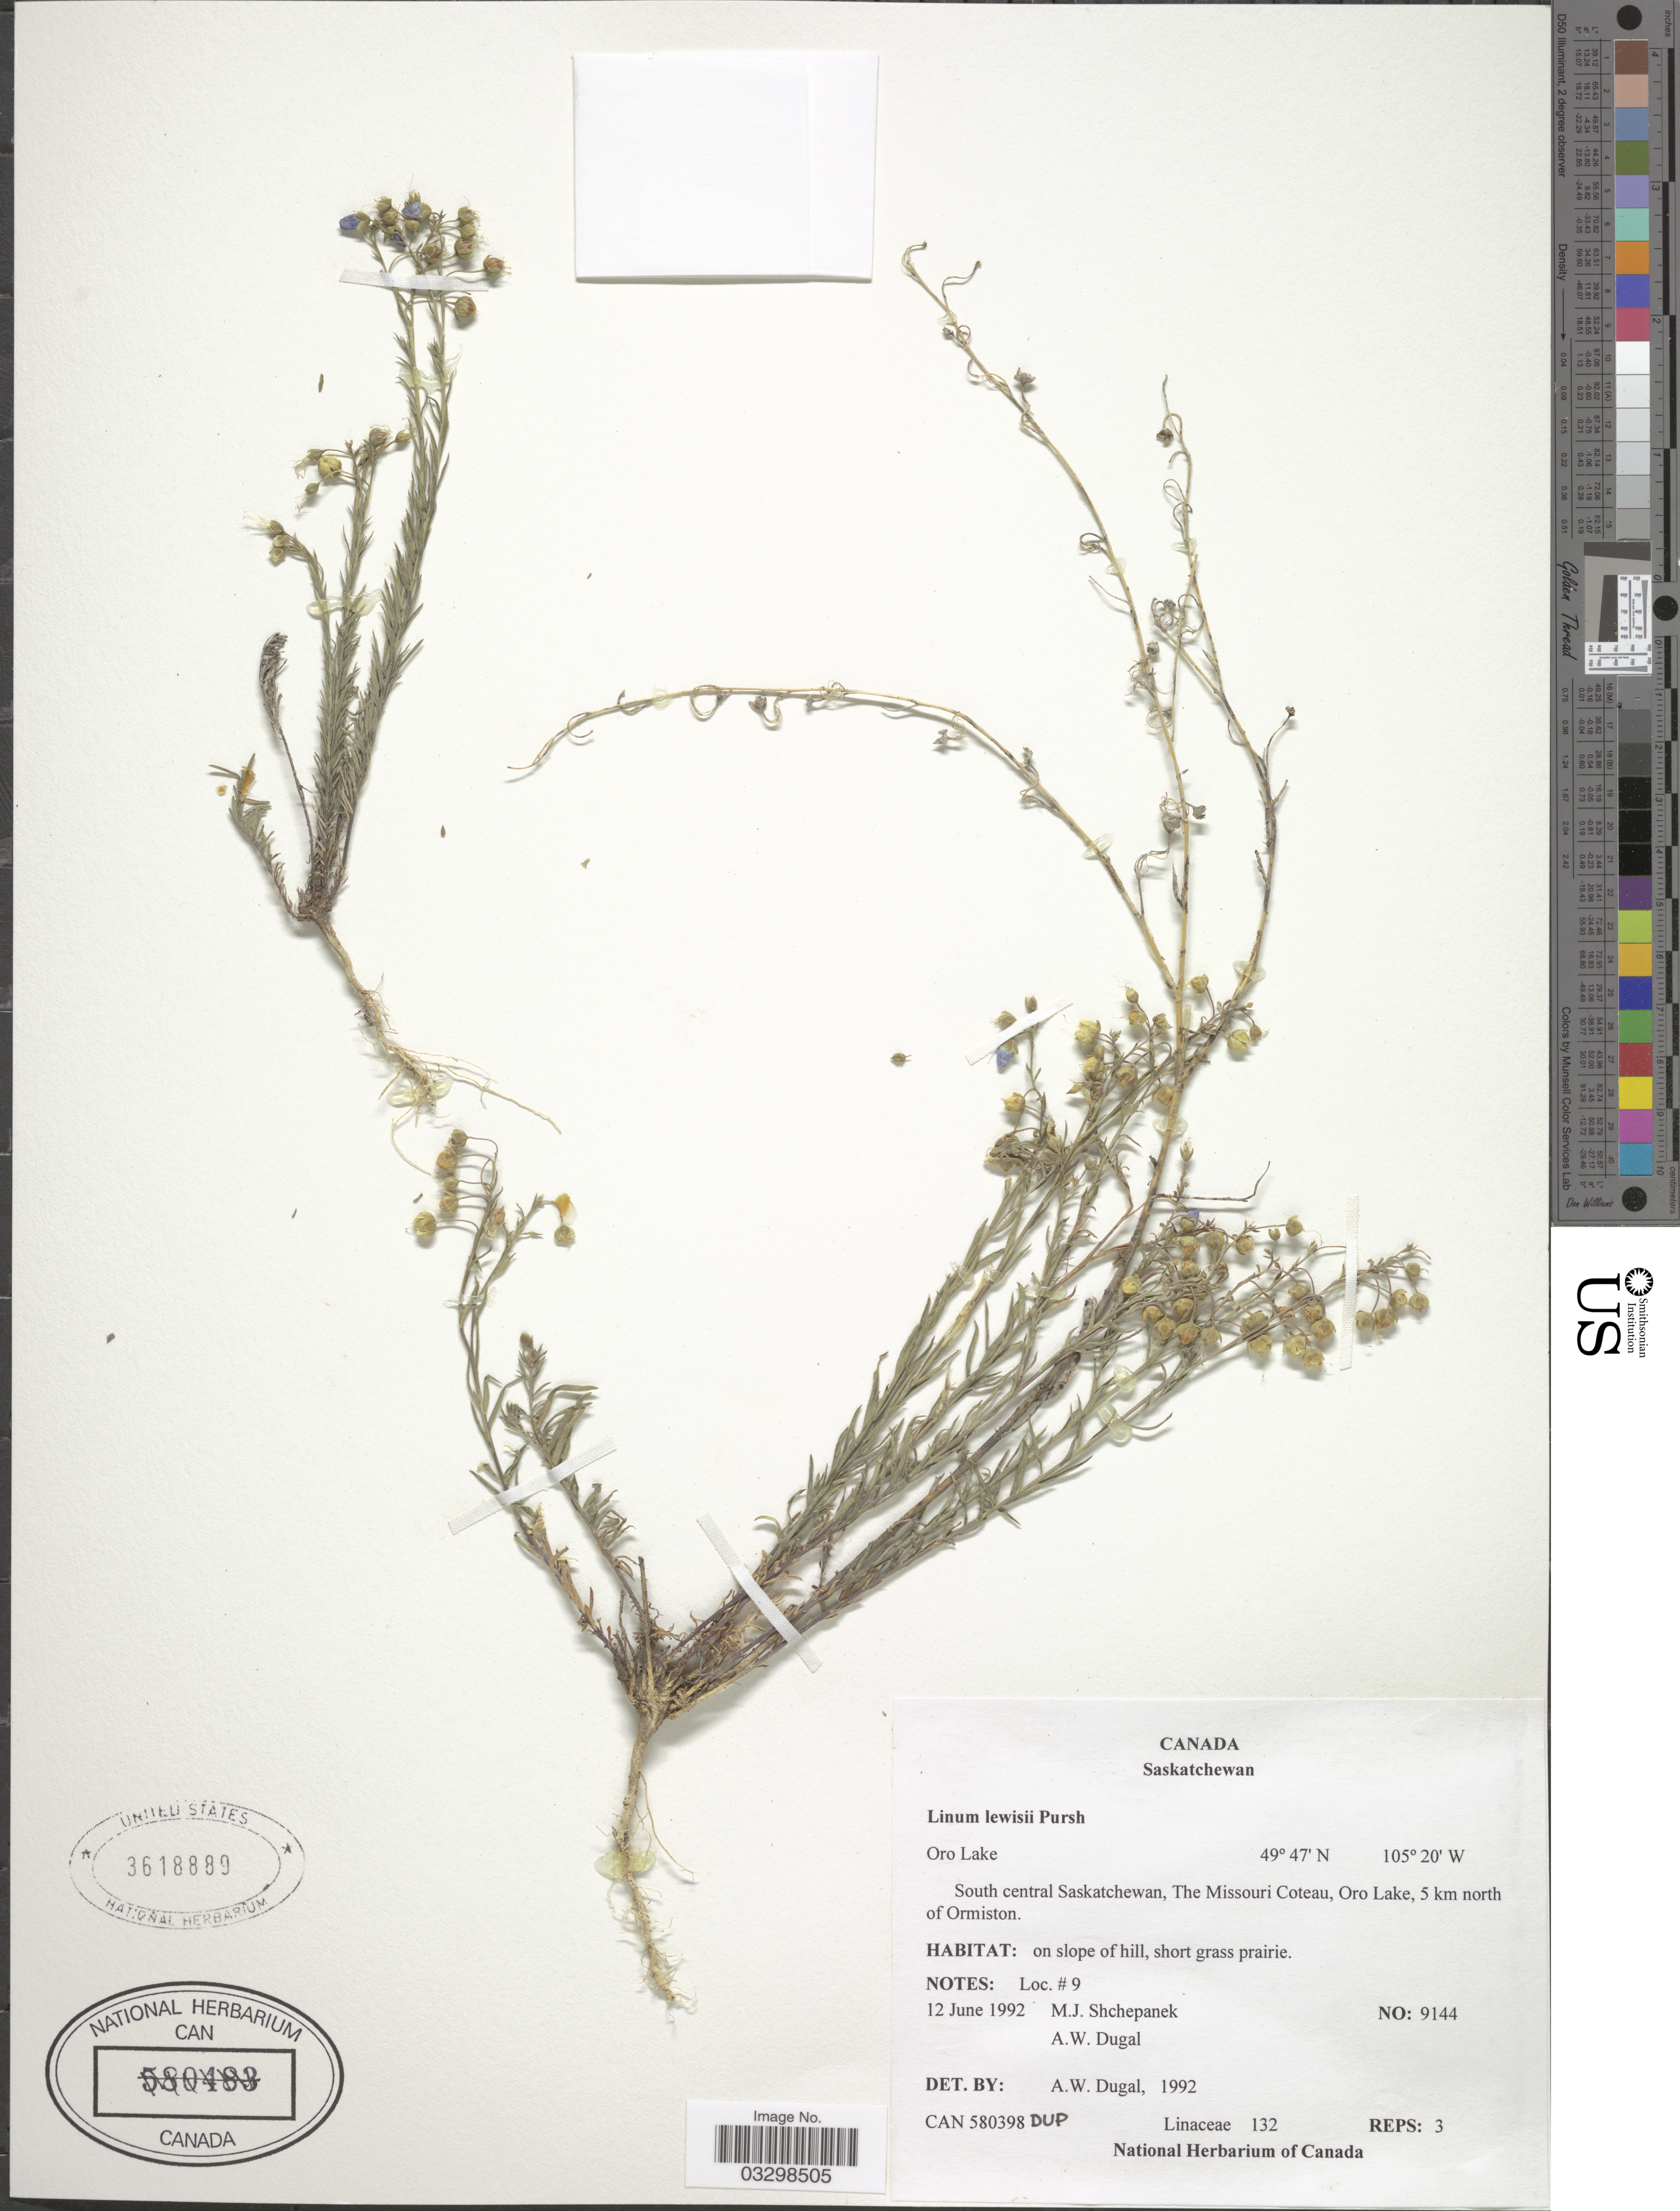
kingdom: Plantae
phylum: Tracheophyta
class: Magnoliopsida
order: Malpighiales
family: Linaceae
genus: Linum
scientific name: Linum lewisii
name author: Pursh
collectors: M. Shchepanek & A. Dugal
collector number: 9144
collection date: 1992-06-12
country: Canada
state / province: Saskatchewan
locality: Oro Lake. South central Saskatchewan, The Missouri Coteau, Oro Lake, 5 km north of Ormiston.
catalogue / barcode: US 3618889